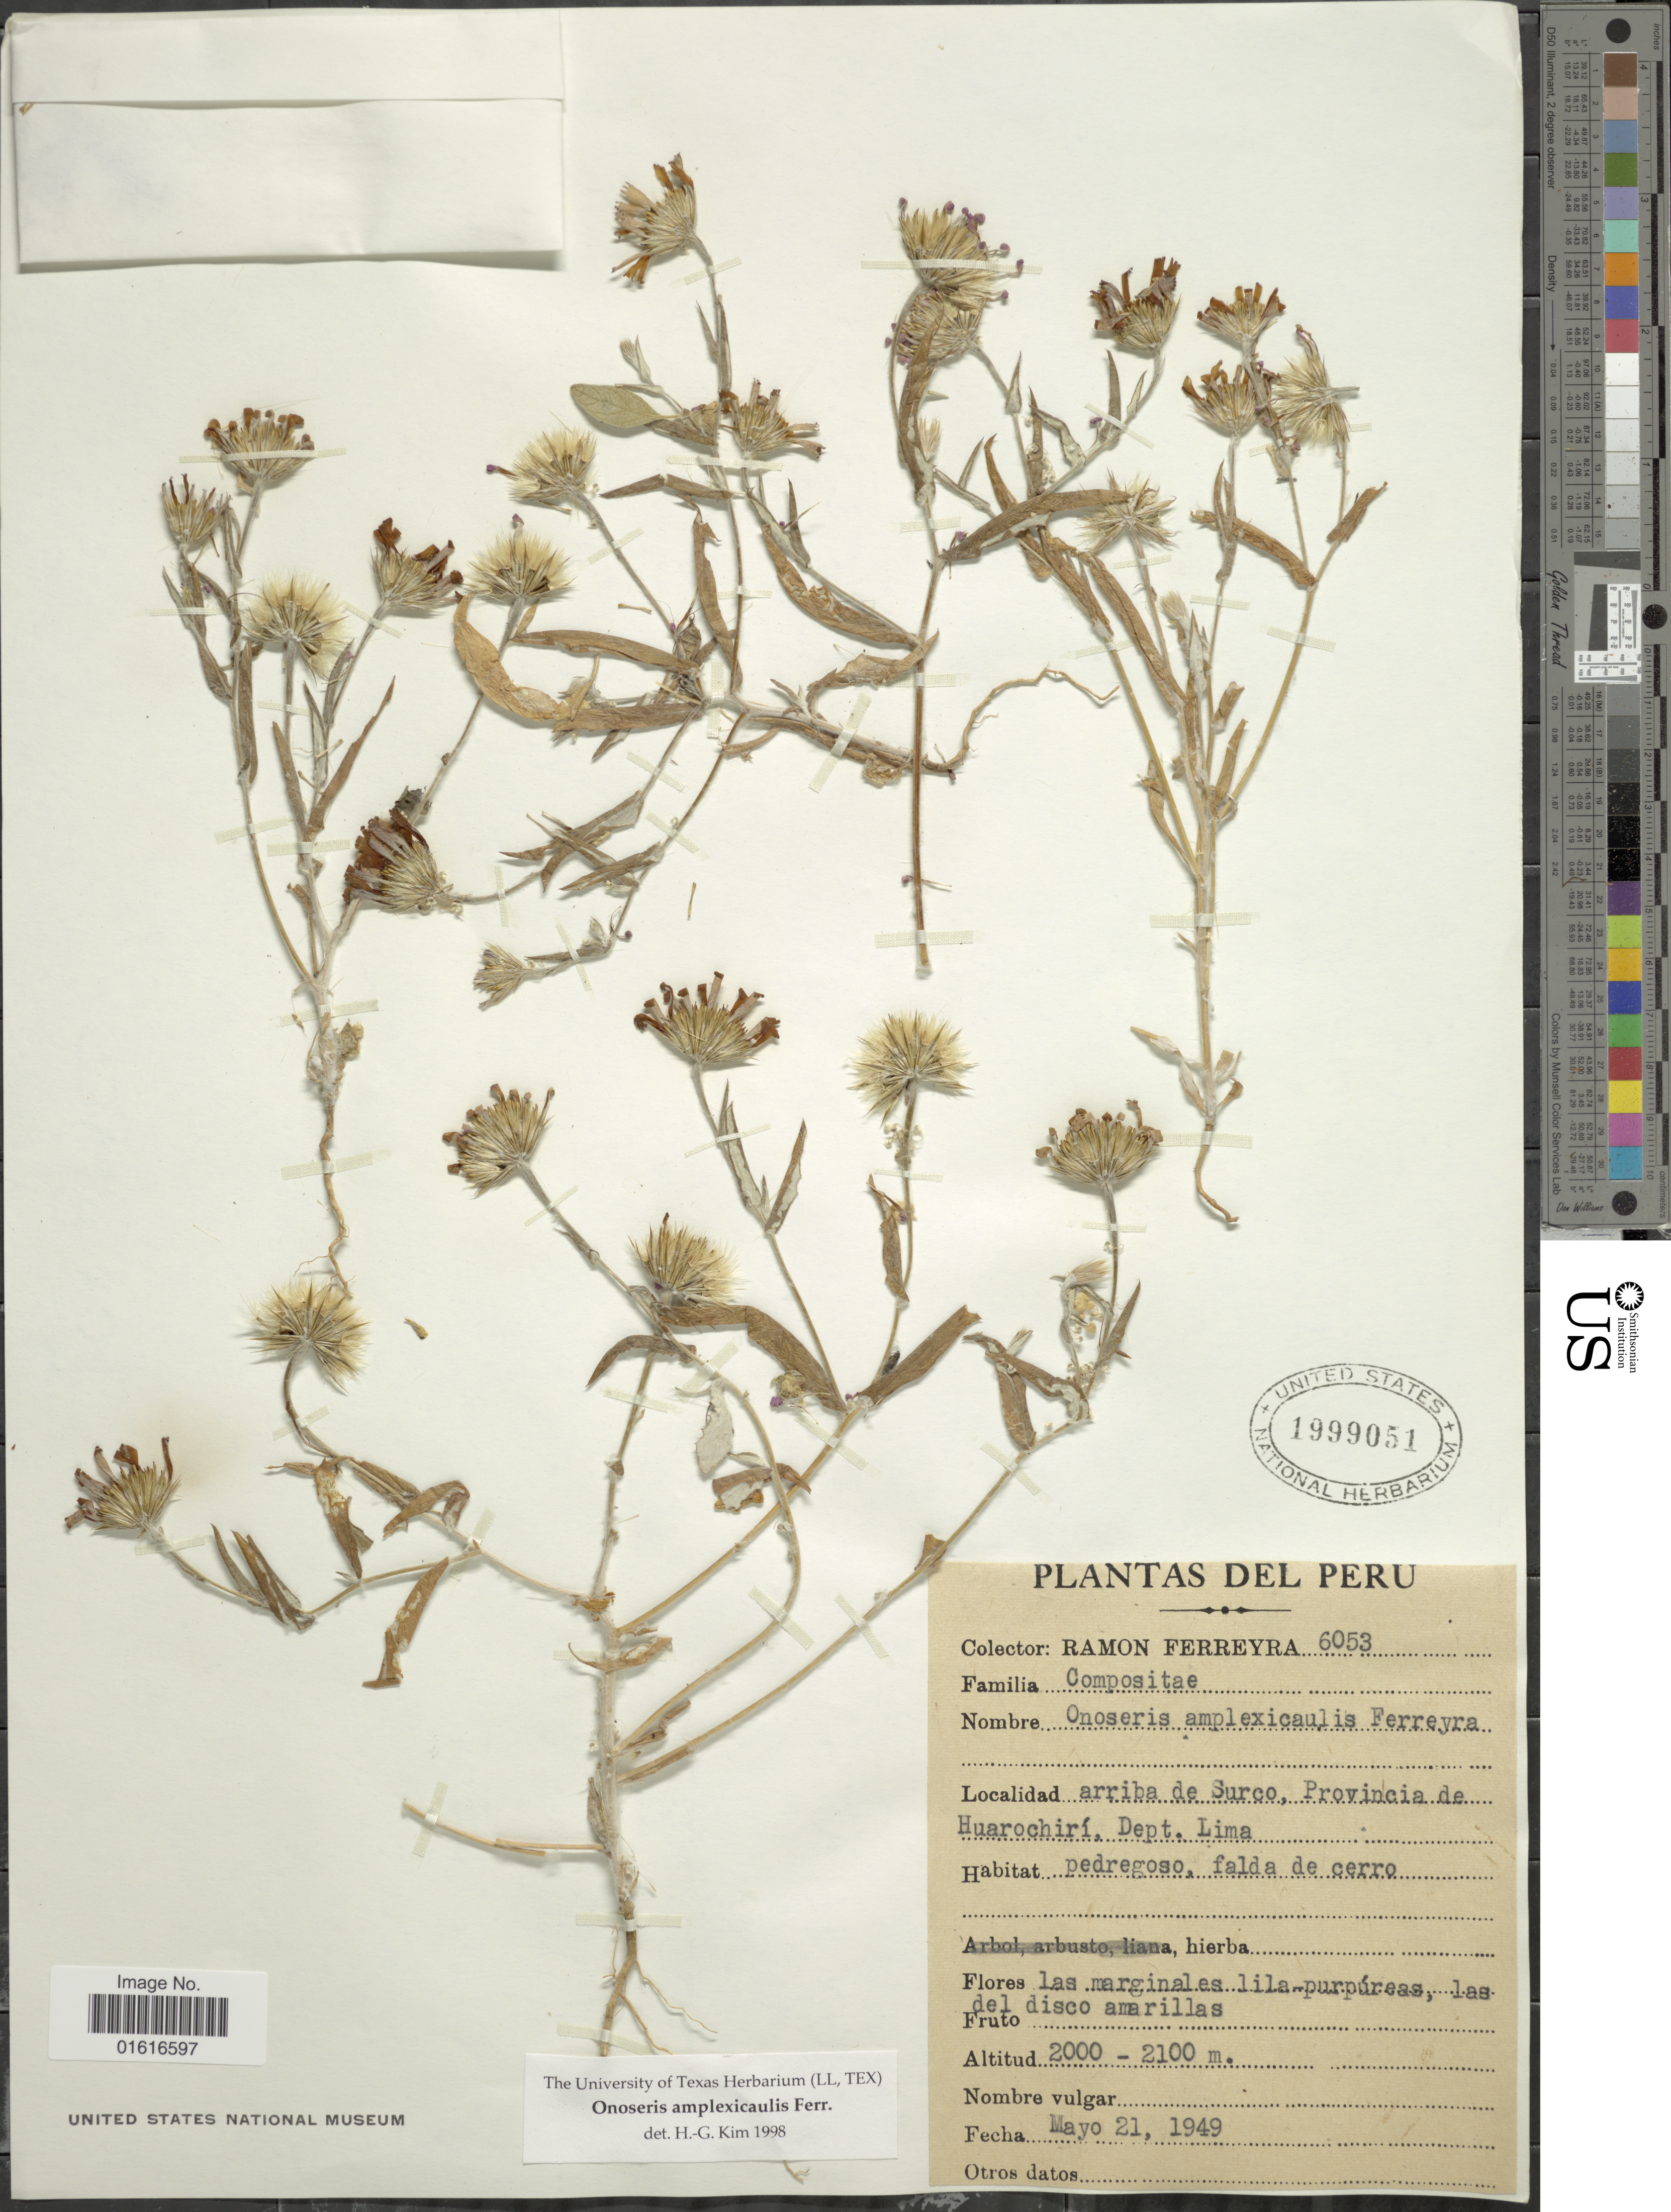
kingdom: Plantae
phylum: Tracheophyta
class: Magnoliopsida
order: Asterales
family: Asteraceae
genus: Onoseris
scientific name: Onoseris amplexicaulis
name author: Ferreyra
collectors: R. A. Ferreyra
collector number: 6053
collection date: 1949-05-21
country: Peru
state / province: Lima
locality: Arriba de Surco, Provincia de Huarochiri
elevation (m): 2000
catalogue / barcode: US 1999051